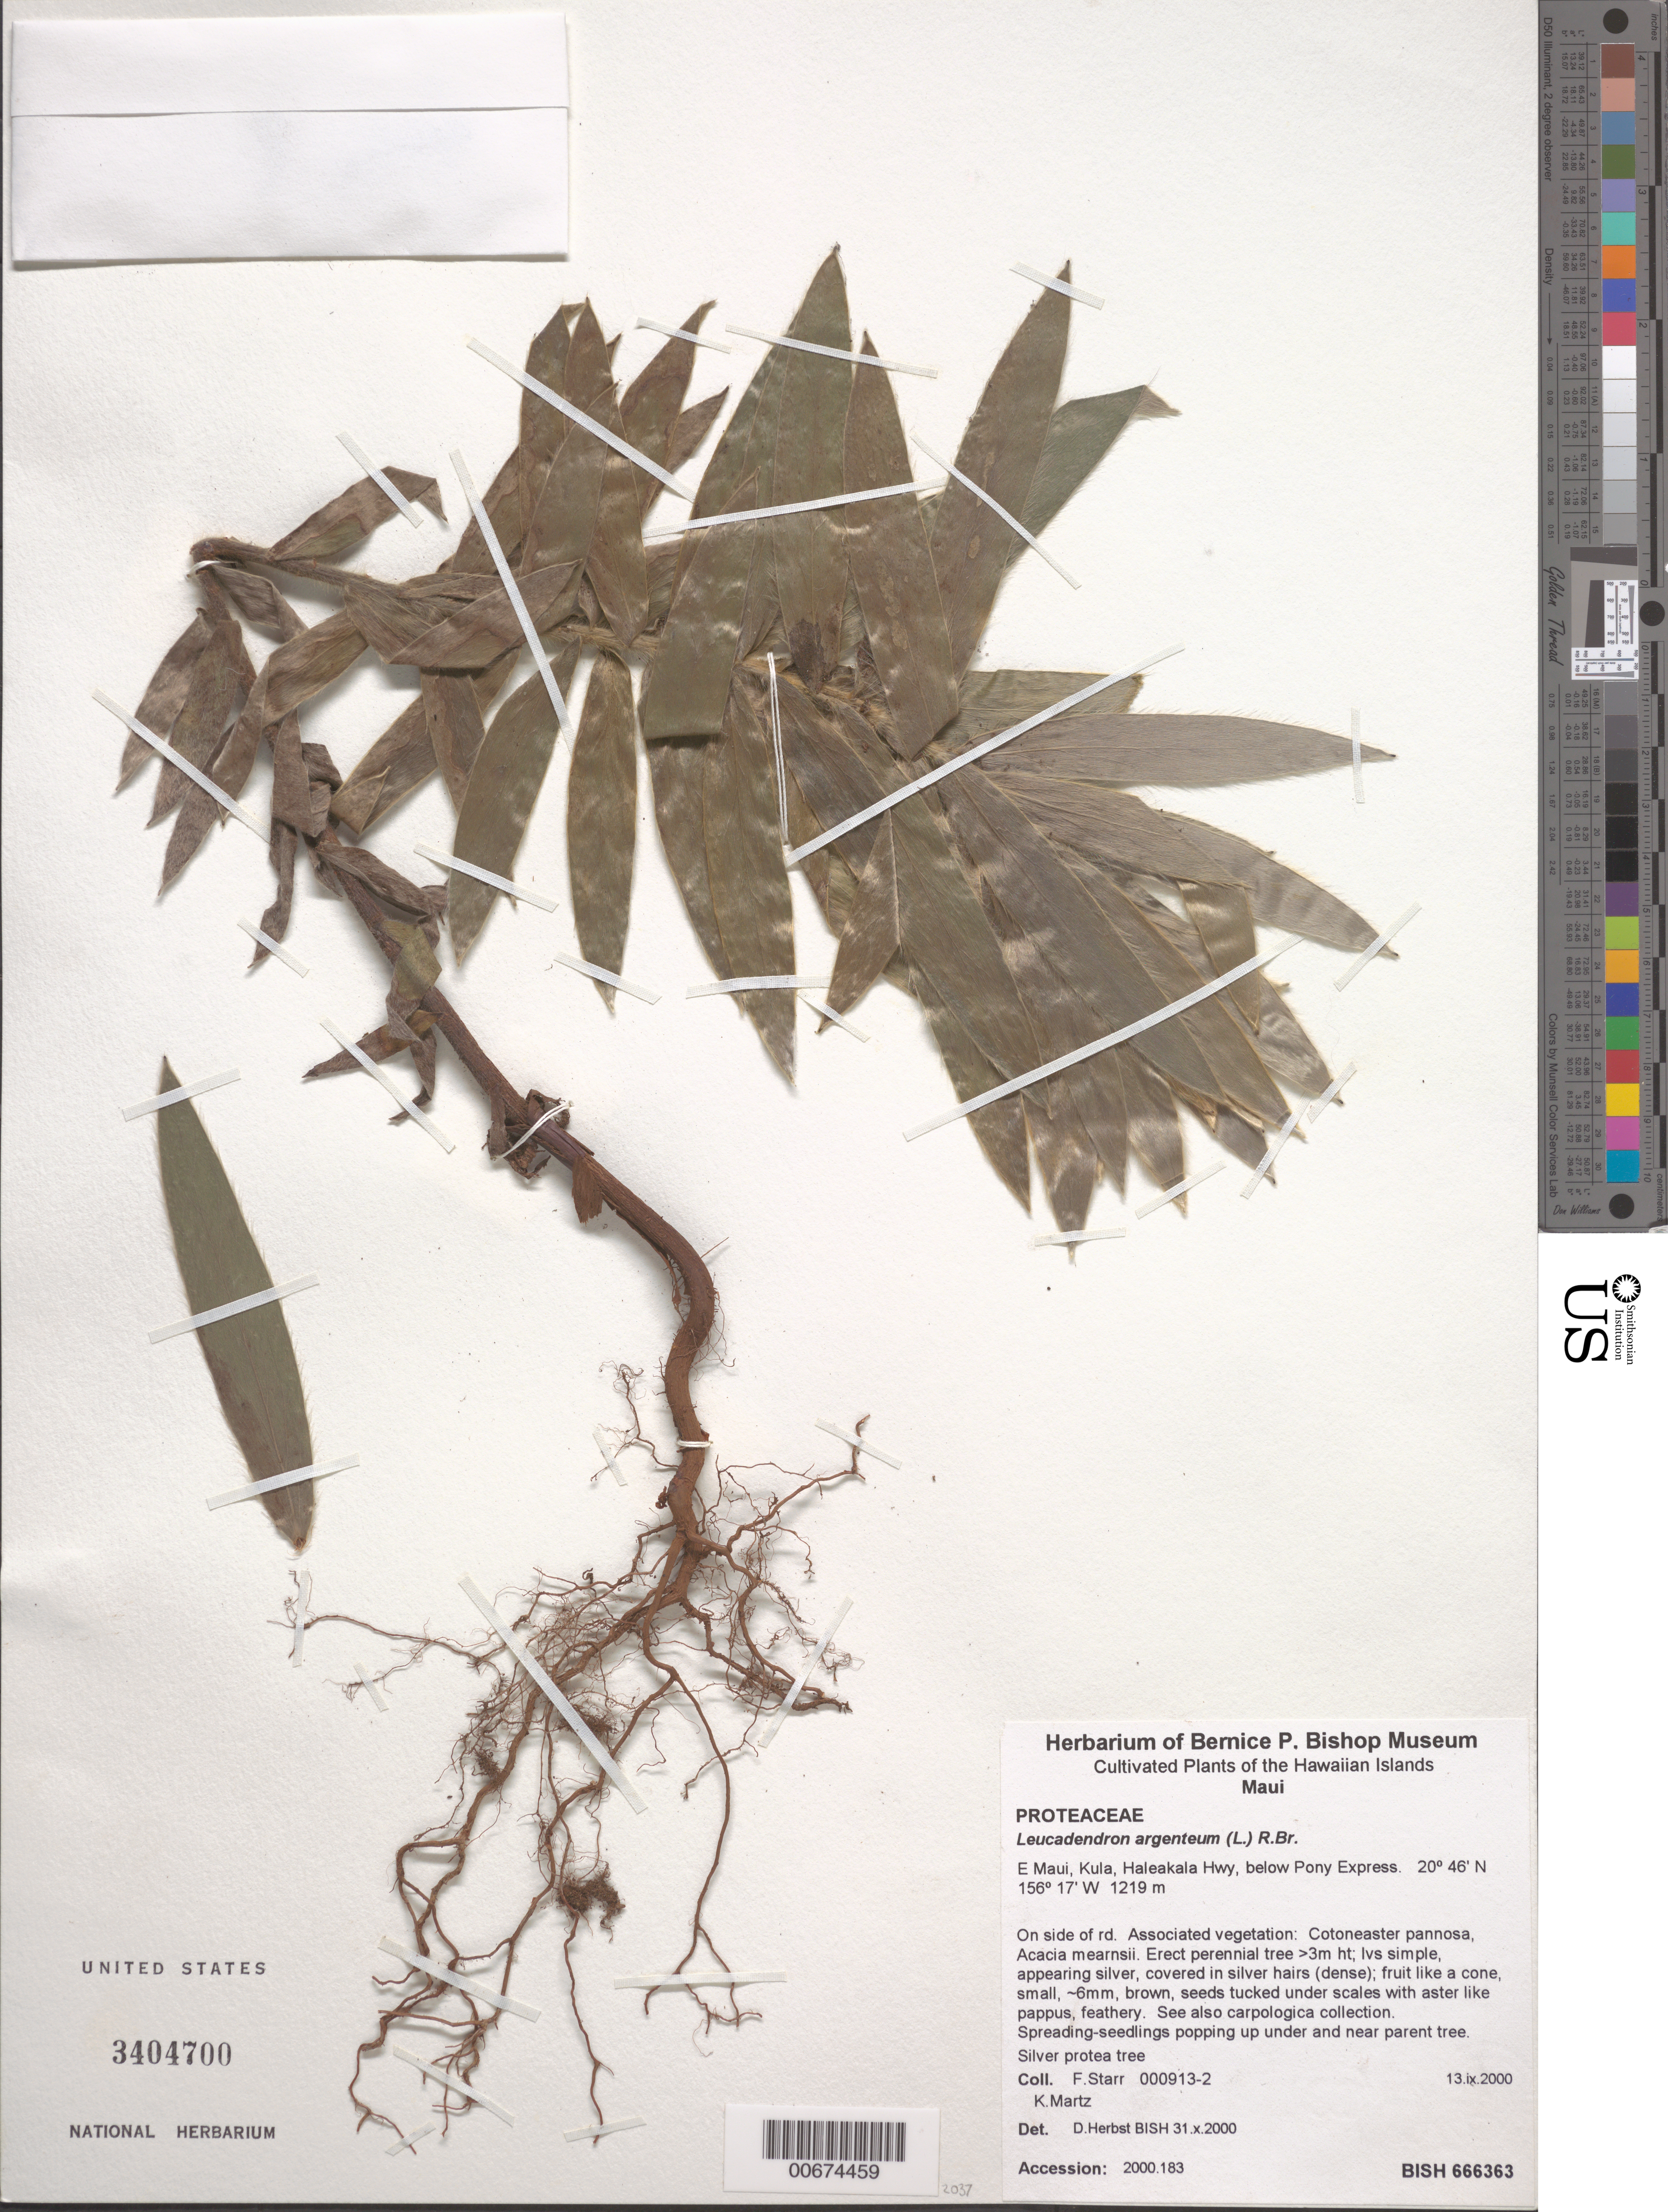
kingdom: Plantae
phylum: Tracheophyta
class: Magnoliopsida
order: Proteales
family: Proteaceae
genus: Leucadendron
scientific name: Leucadendron argenteum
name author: R. Br.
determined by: Herbst, D. R.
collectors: F. Starr & K. Martz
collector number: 000913-2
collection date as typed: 13 Sep 2000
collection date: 2000-09-13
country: United States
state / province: Hawaii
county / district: Maui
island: Maui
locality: E Maui, Kula, Haleakala Hwy, below Pony Express.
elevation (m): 1219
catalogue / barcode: US 3404700